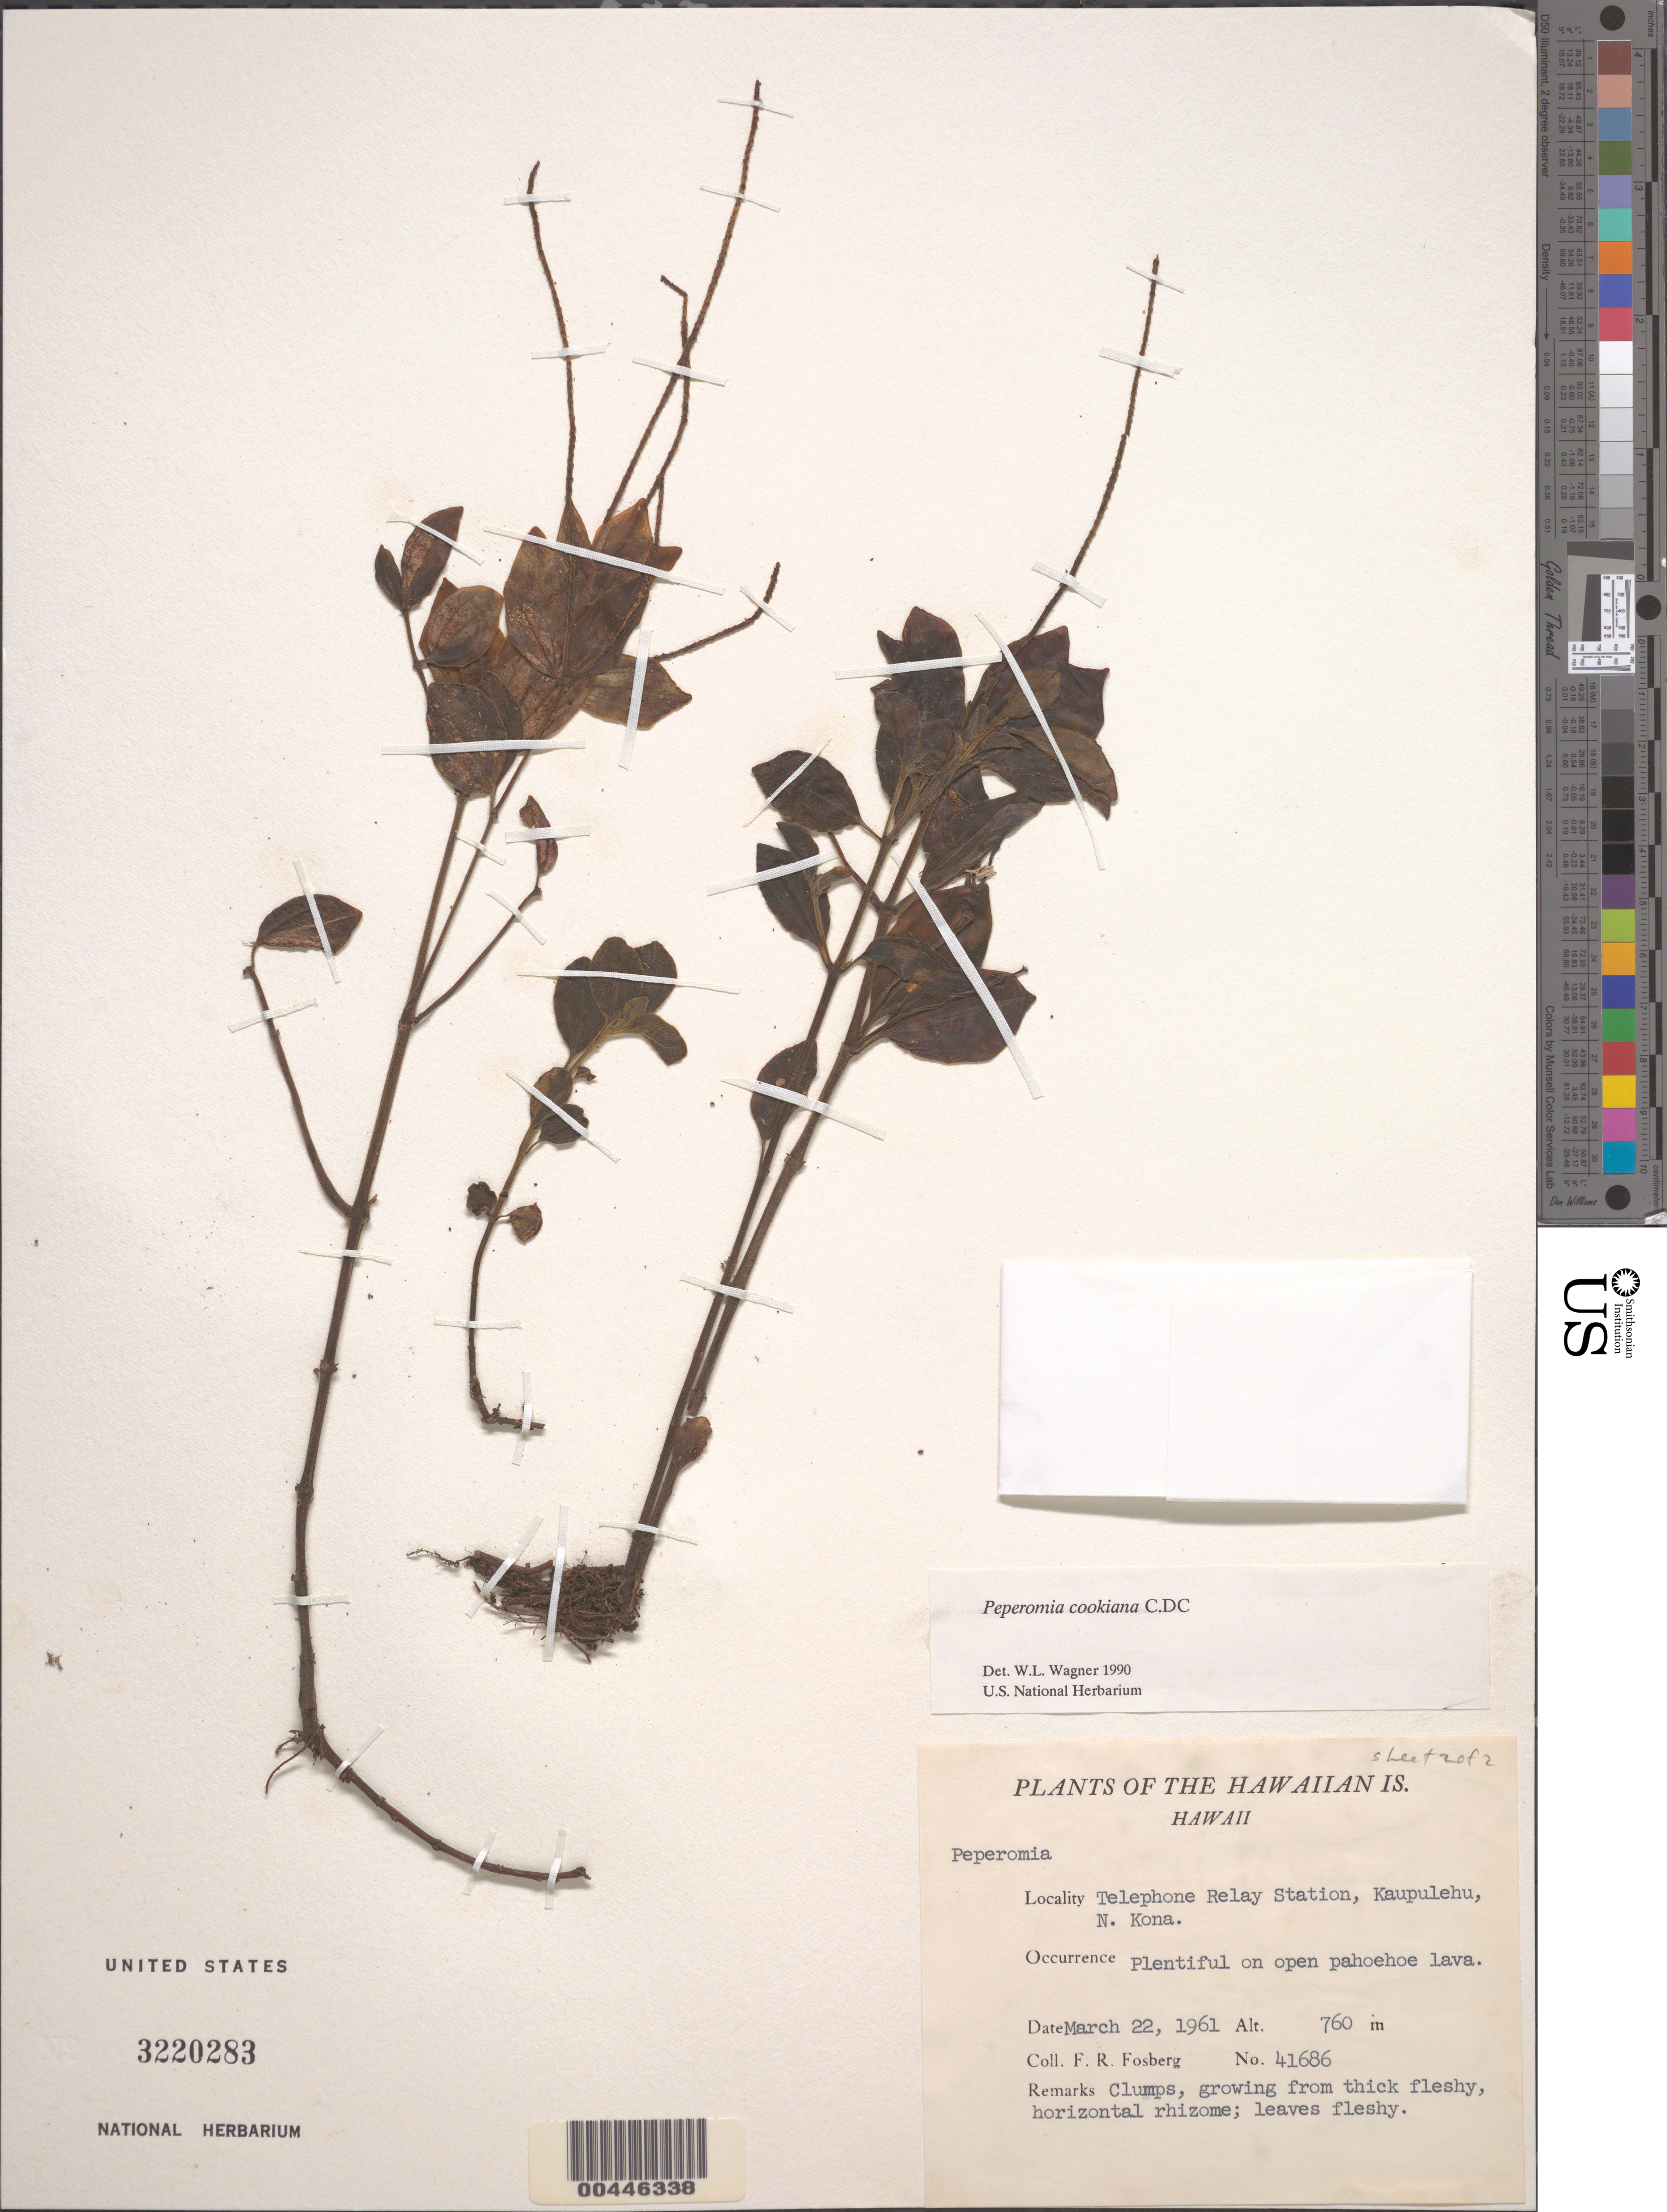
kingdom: Plantae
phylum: Tracheophyta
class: Magnoliopsida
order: Piperales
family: Piperaceae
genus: Peperomia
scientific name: Peperomia cookiana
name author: C. DC.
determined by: Wagner, W. L., (BOT), Smithsonian Institution - National Museum of Natural History (UNITED STATES)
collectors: F. R. Fosberg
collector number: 41686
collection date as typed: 22 Mar 1961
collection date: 1961-03-22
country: United States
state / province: Hawaii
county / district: Hawaii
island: Hawaii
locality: Telephone Relay Station, Kaupulehu, N Kona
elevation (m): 760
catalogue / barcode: US 3220283